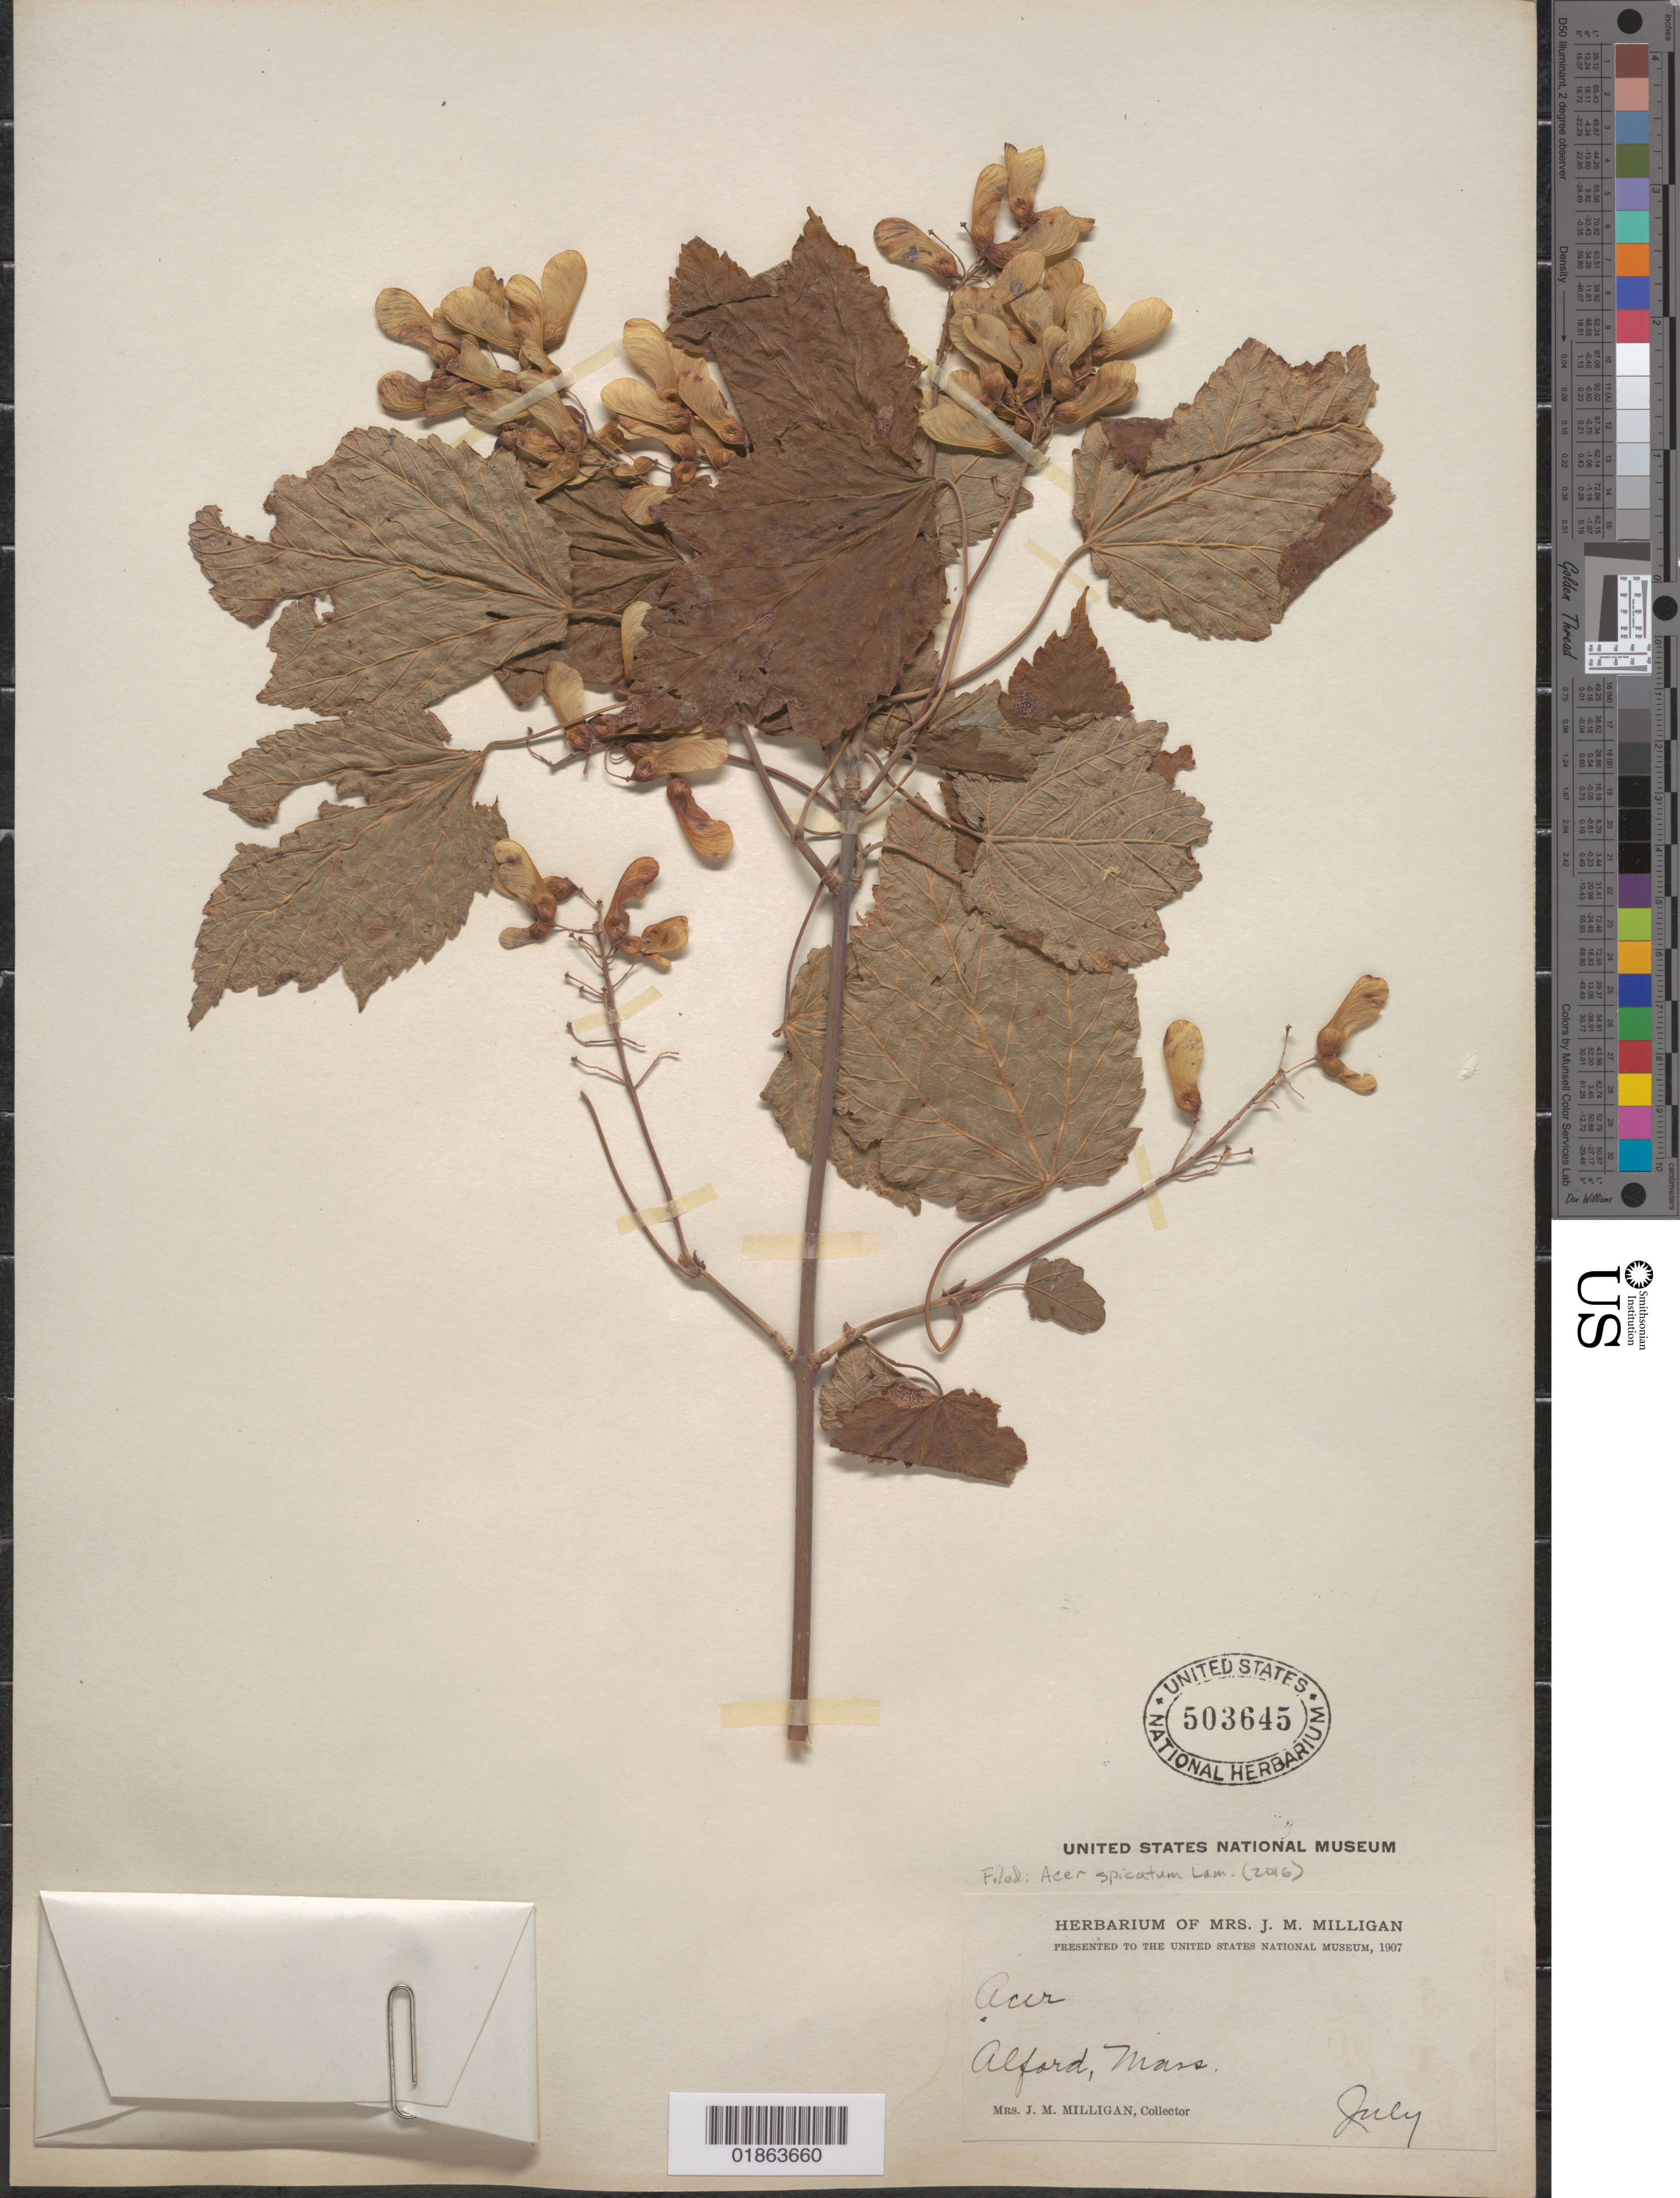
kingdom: Plantae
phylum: Tracheophyta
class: Magnoliopsida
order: Sapindales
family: Sapindaceae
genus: Acer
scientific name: Acer spicatum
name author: Lam.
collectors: J. M. Milligan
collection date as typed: July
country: United States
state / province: Massachusetts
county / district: Berkshire County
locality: Alford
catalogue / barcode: US 503645